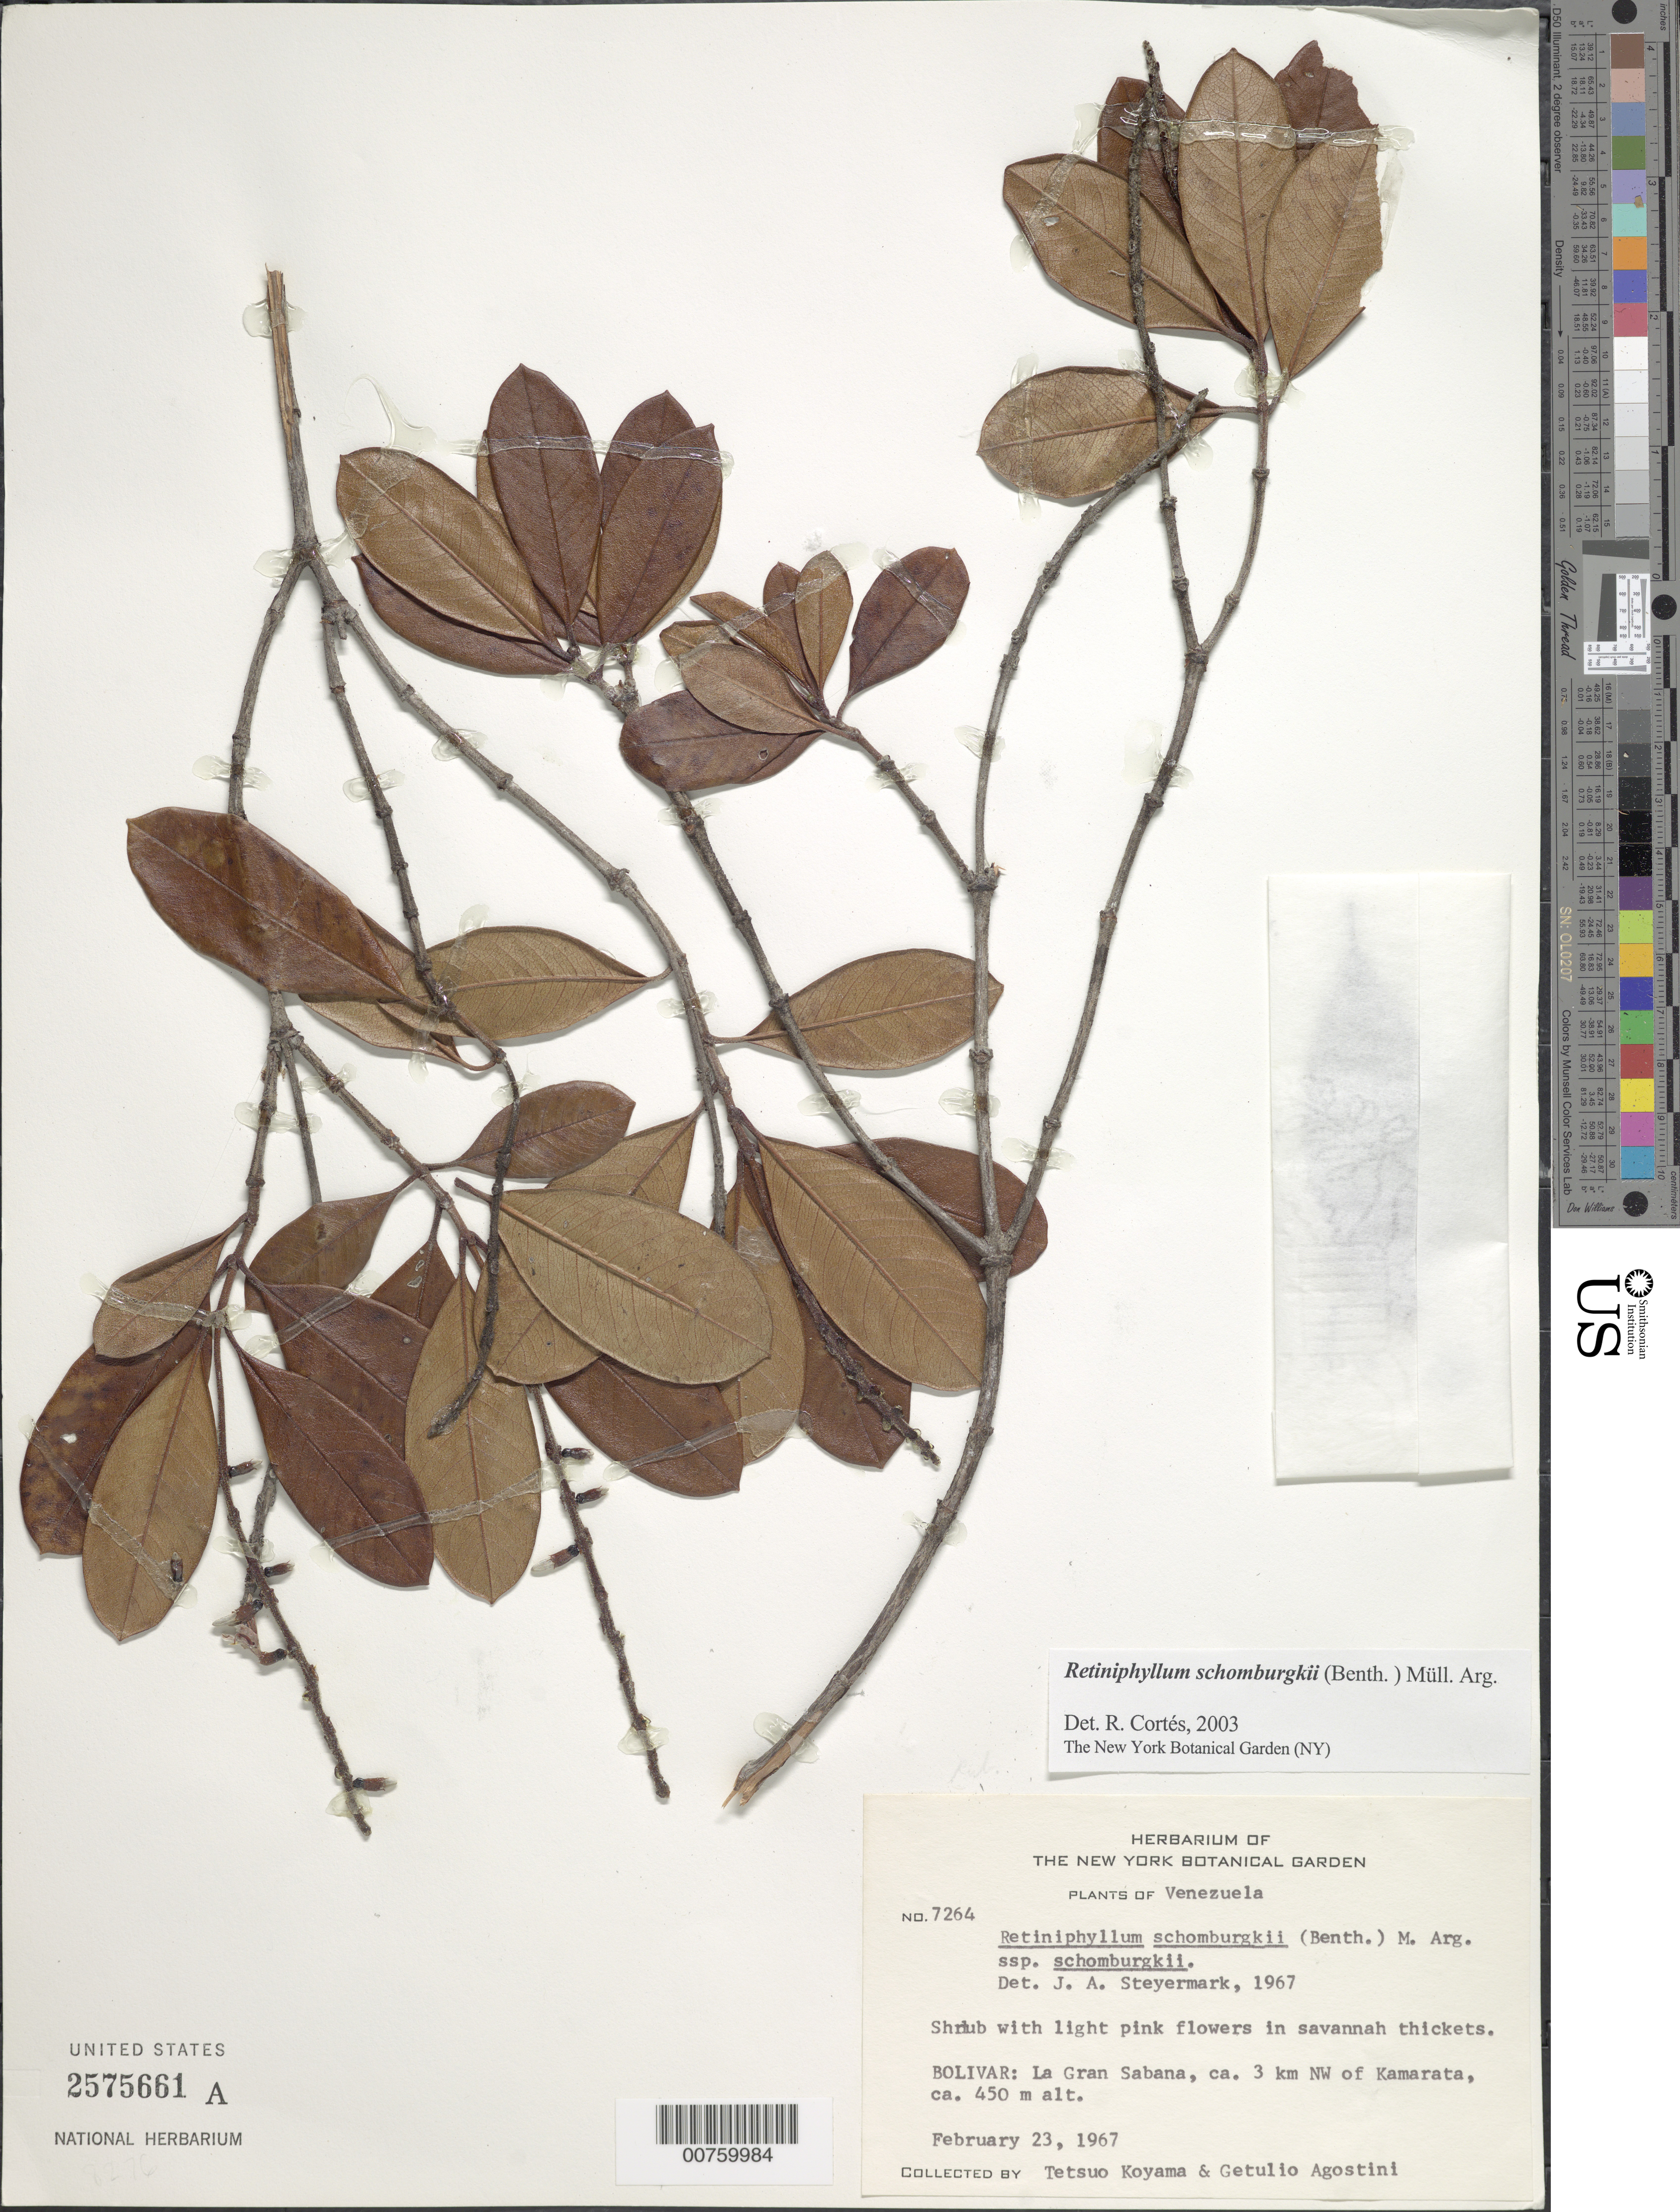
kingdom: Plantae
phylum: Tracheophyta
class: Magnoliopsida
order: Gentianales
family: Rubiaceae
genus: Retiniphyllum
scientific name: Retiniphyllum schomburgkii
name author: (Benth.) Müll. Arg.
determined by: Cortes R., G.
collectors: T. Koyama & G. Agostini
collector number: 7264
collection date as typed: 23-Feb-67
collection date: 1967-02-23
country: Venezuela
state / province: Bolívar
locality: La Gran Sabana, ca. 3 km NW of Kamarata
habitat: Savanna thickets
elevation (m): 450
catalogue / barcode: US 2575661A